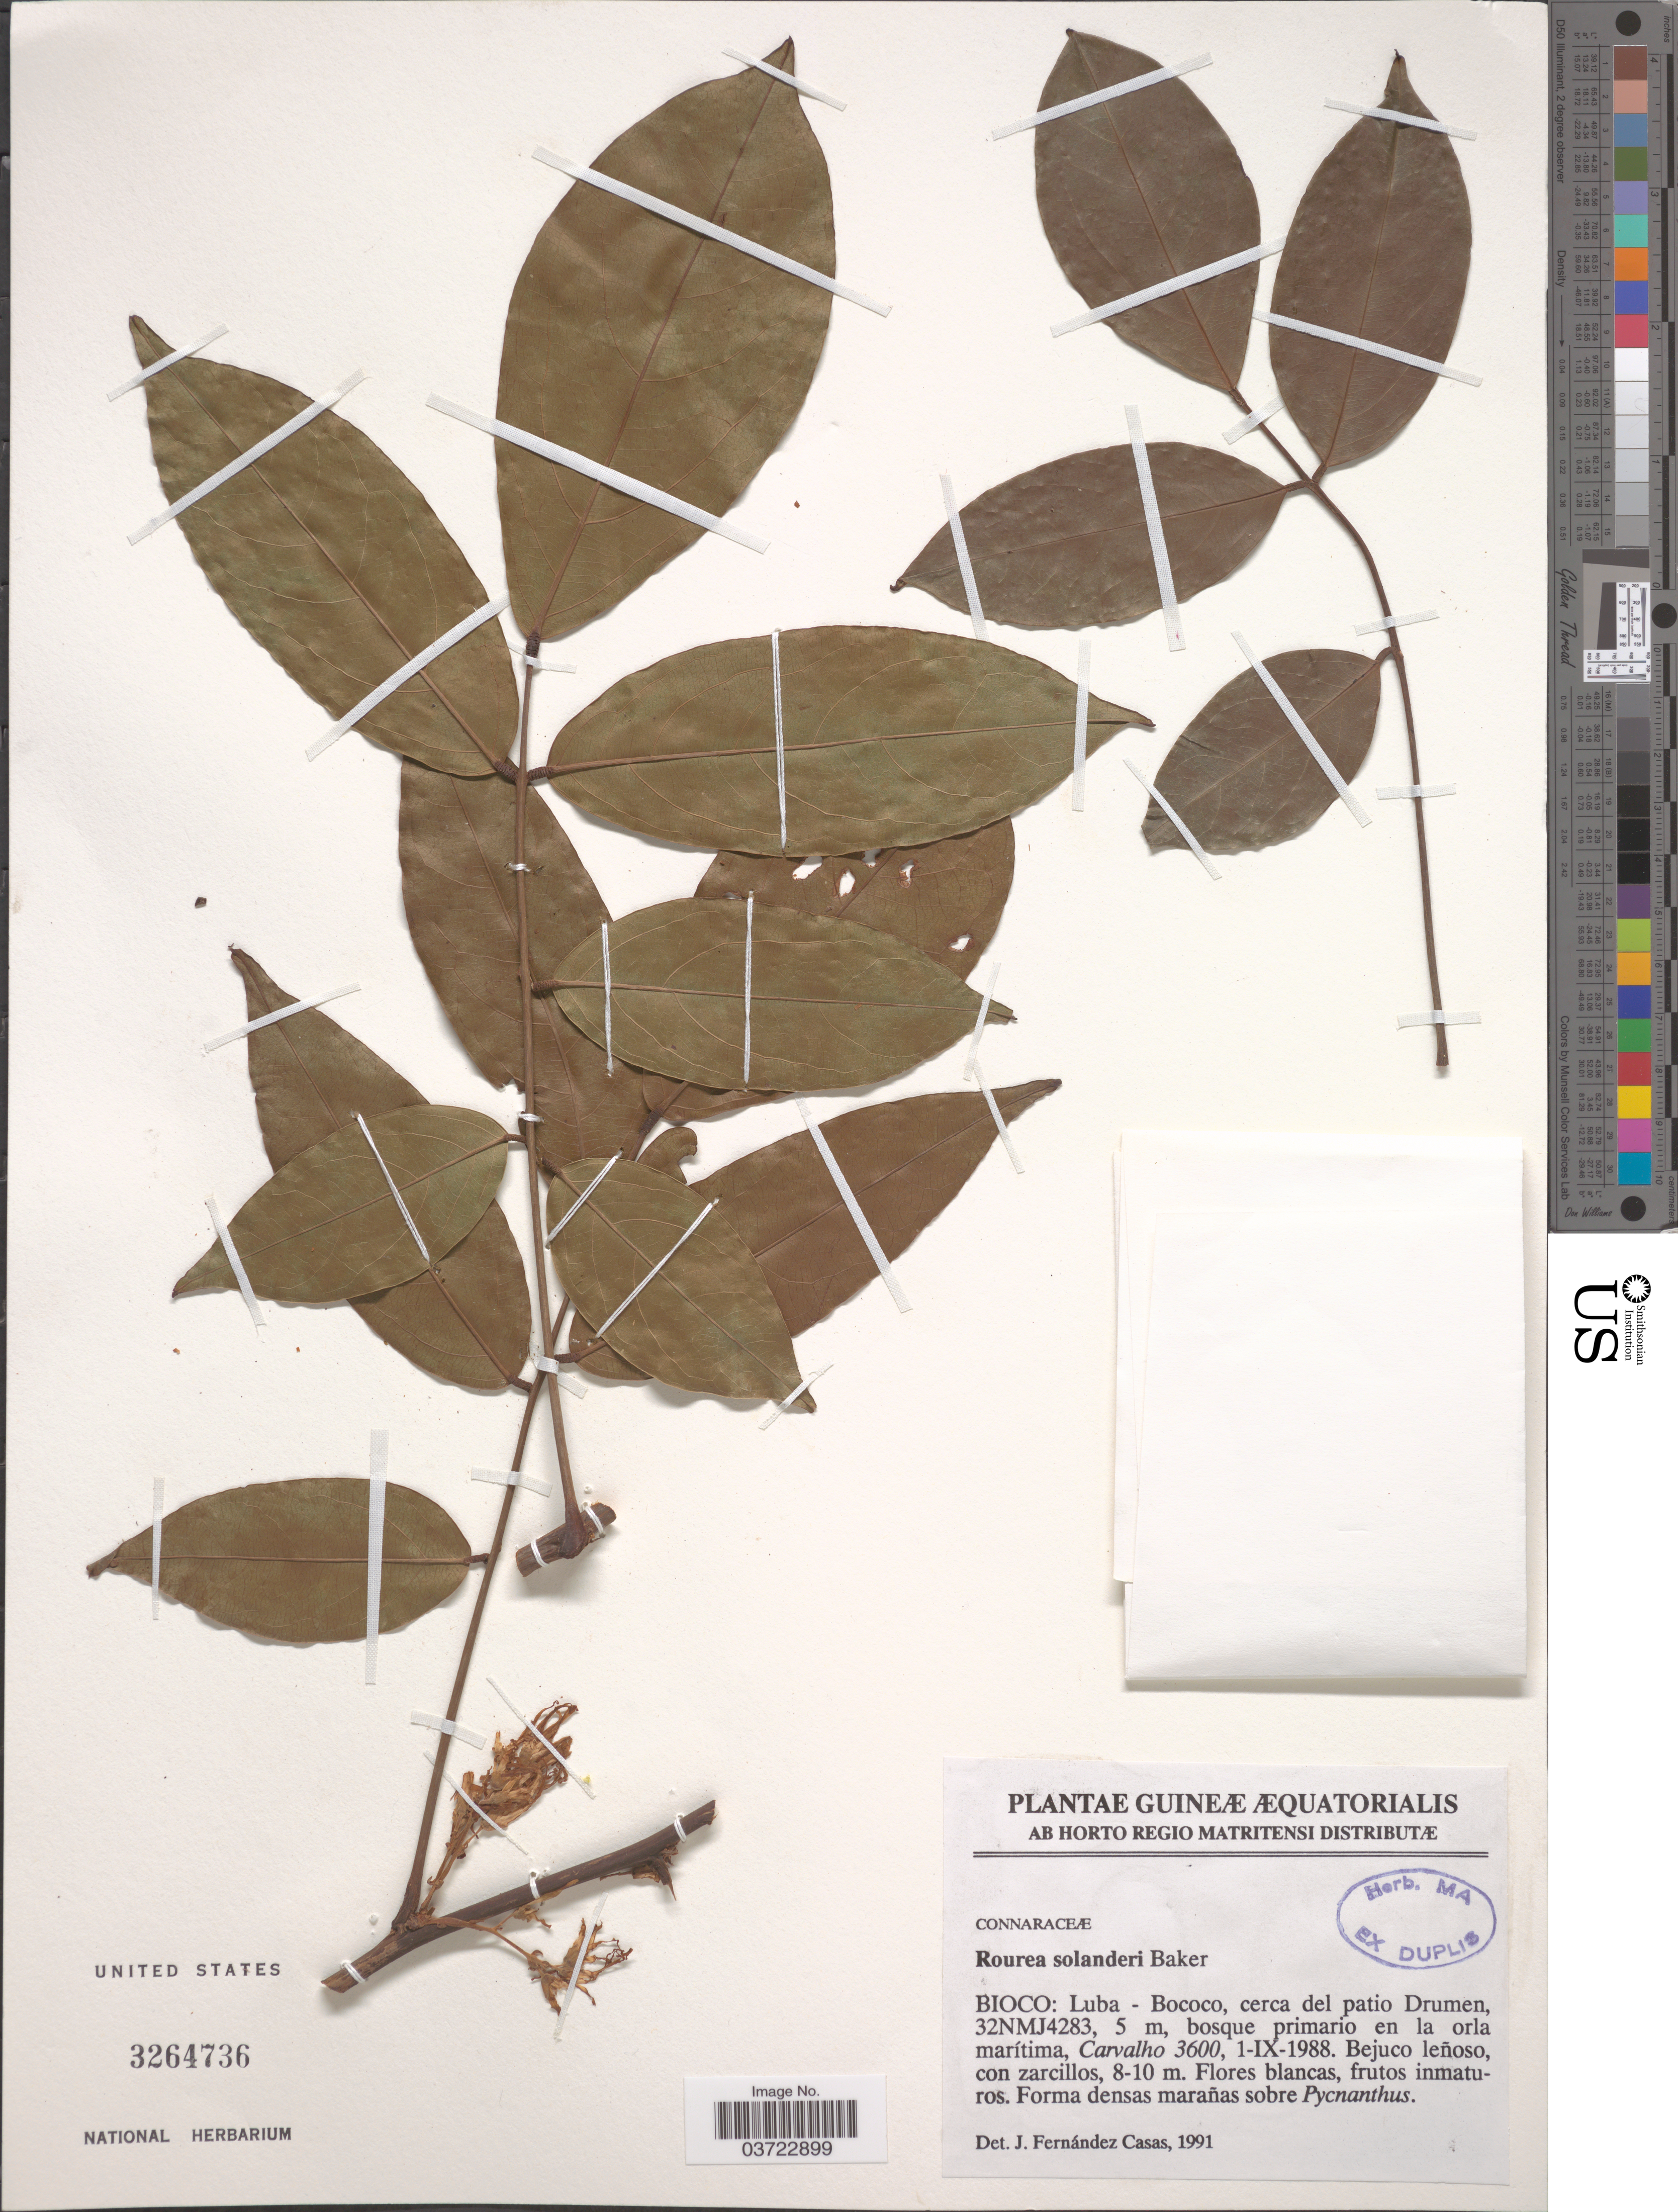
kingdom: Plantae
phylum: Tracheophyta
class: Magnoliopsida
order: Oxalidales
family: Connaraceae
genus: Rourea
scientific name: Rourea solanderi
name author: Baker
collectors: Carvalho, --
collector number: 3600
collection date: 1988-09-01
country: Equatorial Guinea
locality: Bioco: Luba - Bococo, cerca del patio Drumen, 32NMJ4283.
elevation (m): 5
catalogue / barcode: US 3264736